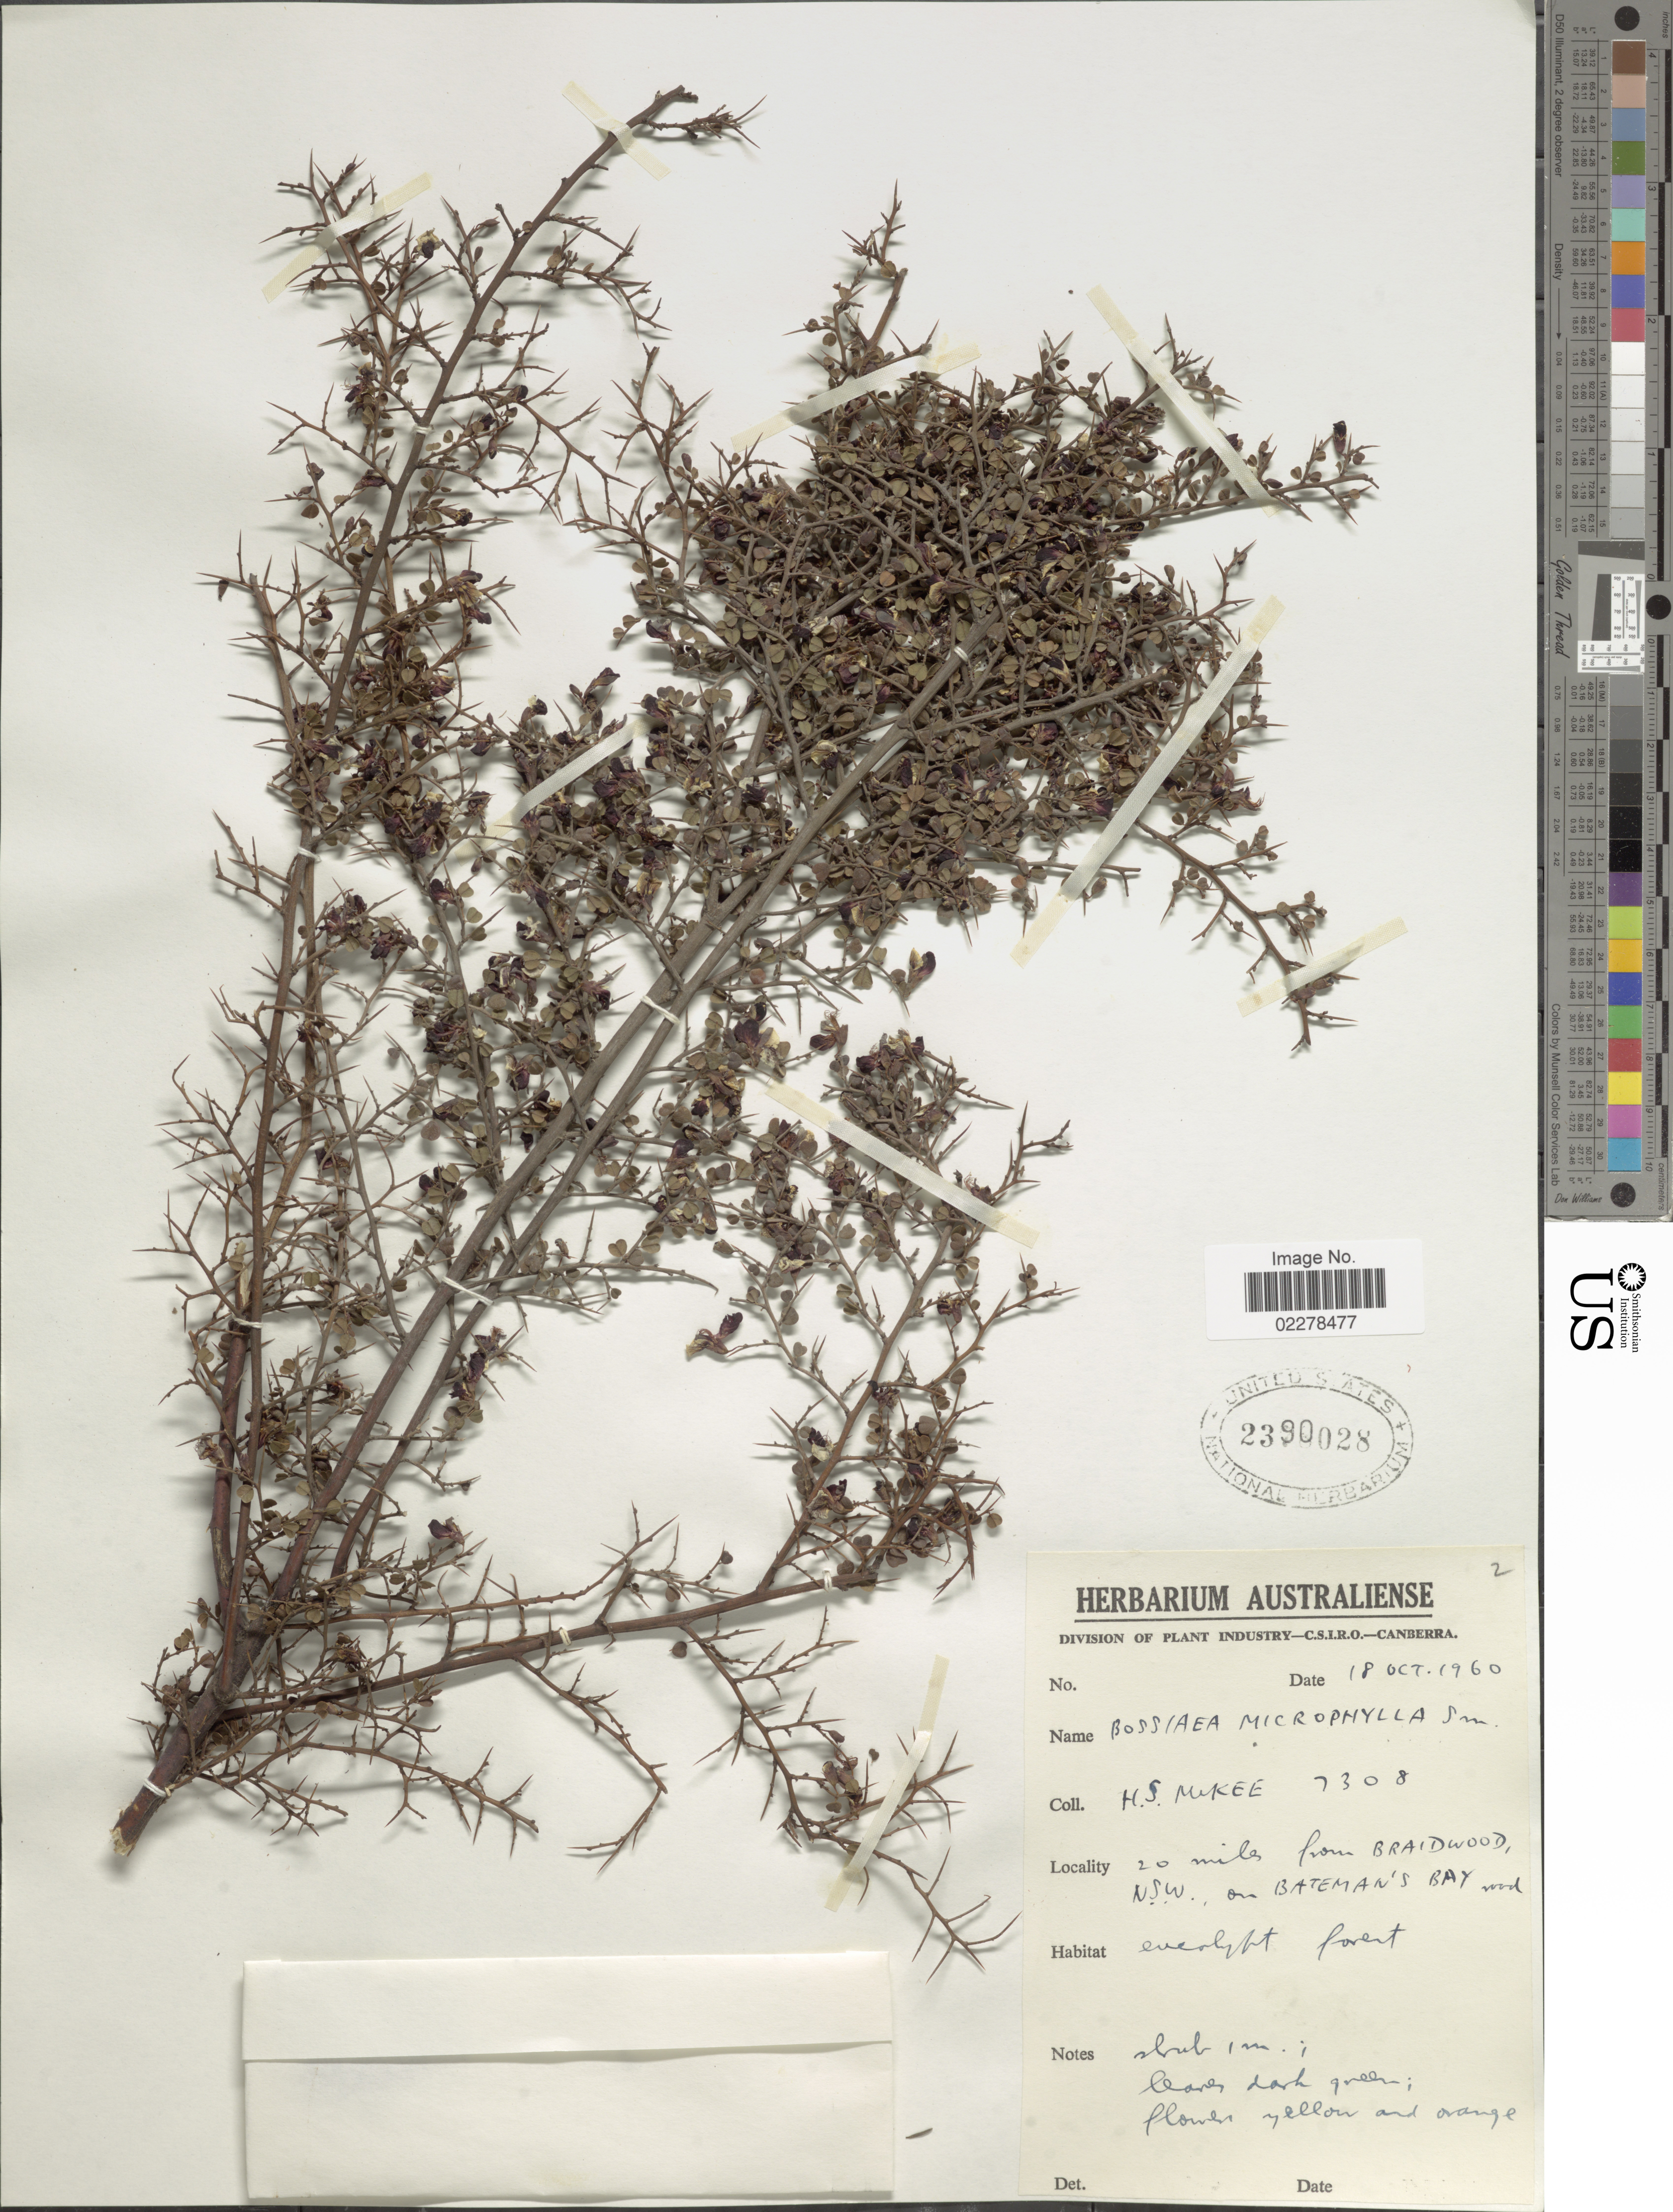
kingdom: Plantae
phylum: Tracheophyta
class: Magnoliopsida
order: Fabales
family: Fabaceae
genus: Bossiaea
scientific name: Bossiaea microphylla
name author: (Sims) Sm.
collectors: H. S. McKee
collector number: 7308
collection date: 1960-10-18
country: Australia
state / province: New South Wales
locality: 20 miles from Braidwood, N.S.W., on Bateman's Bay road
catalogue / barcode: US 2390028